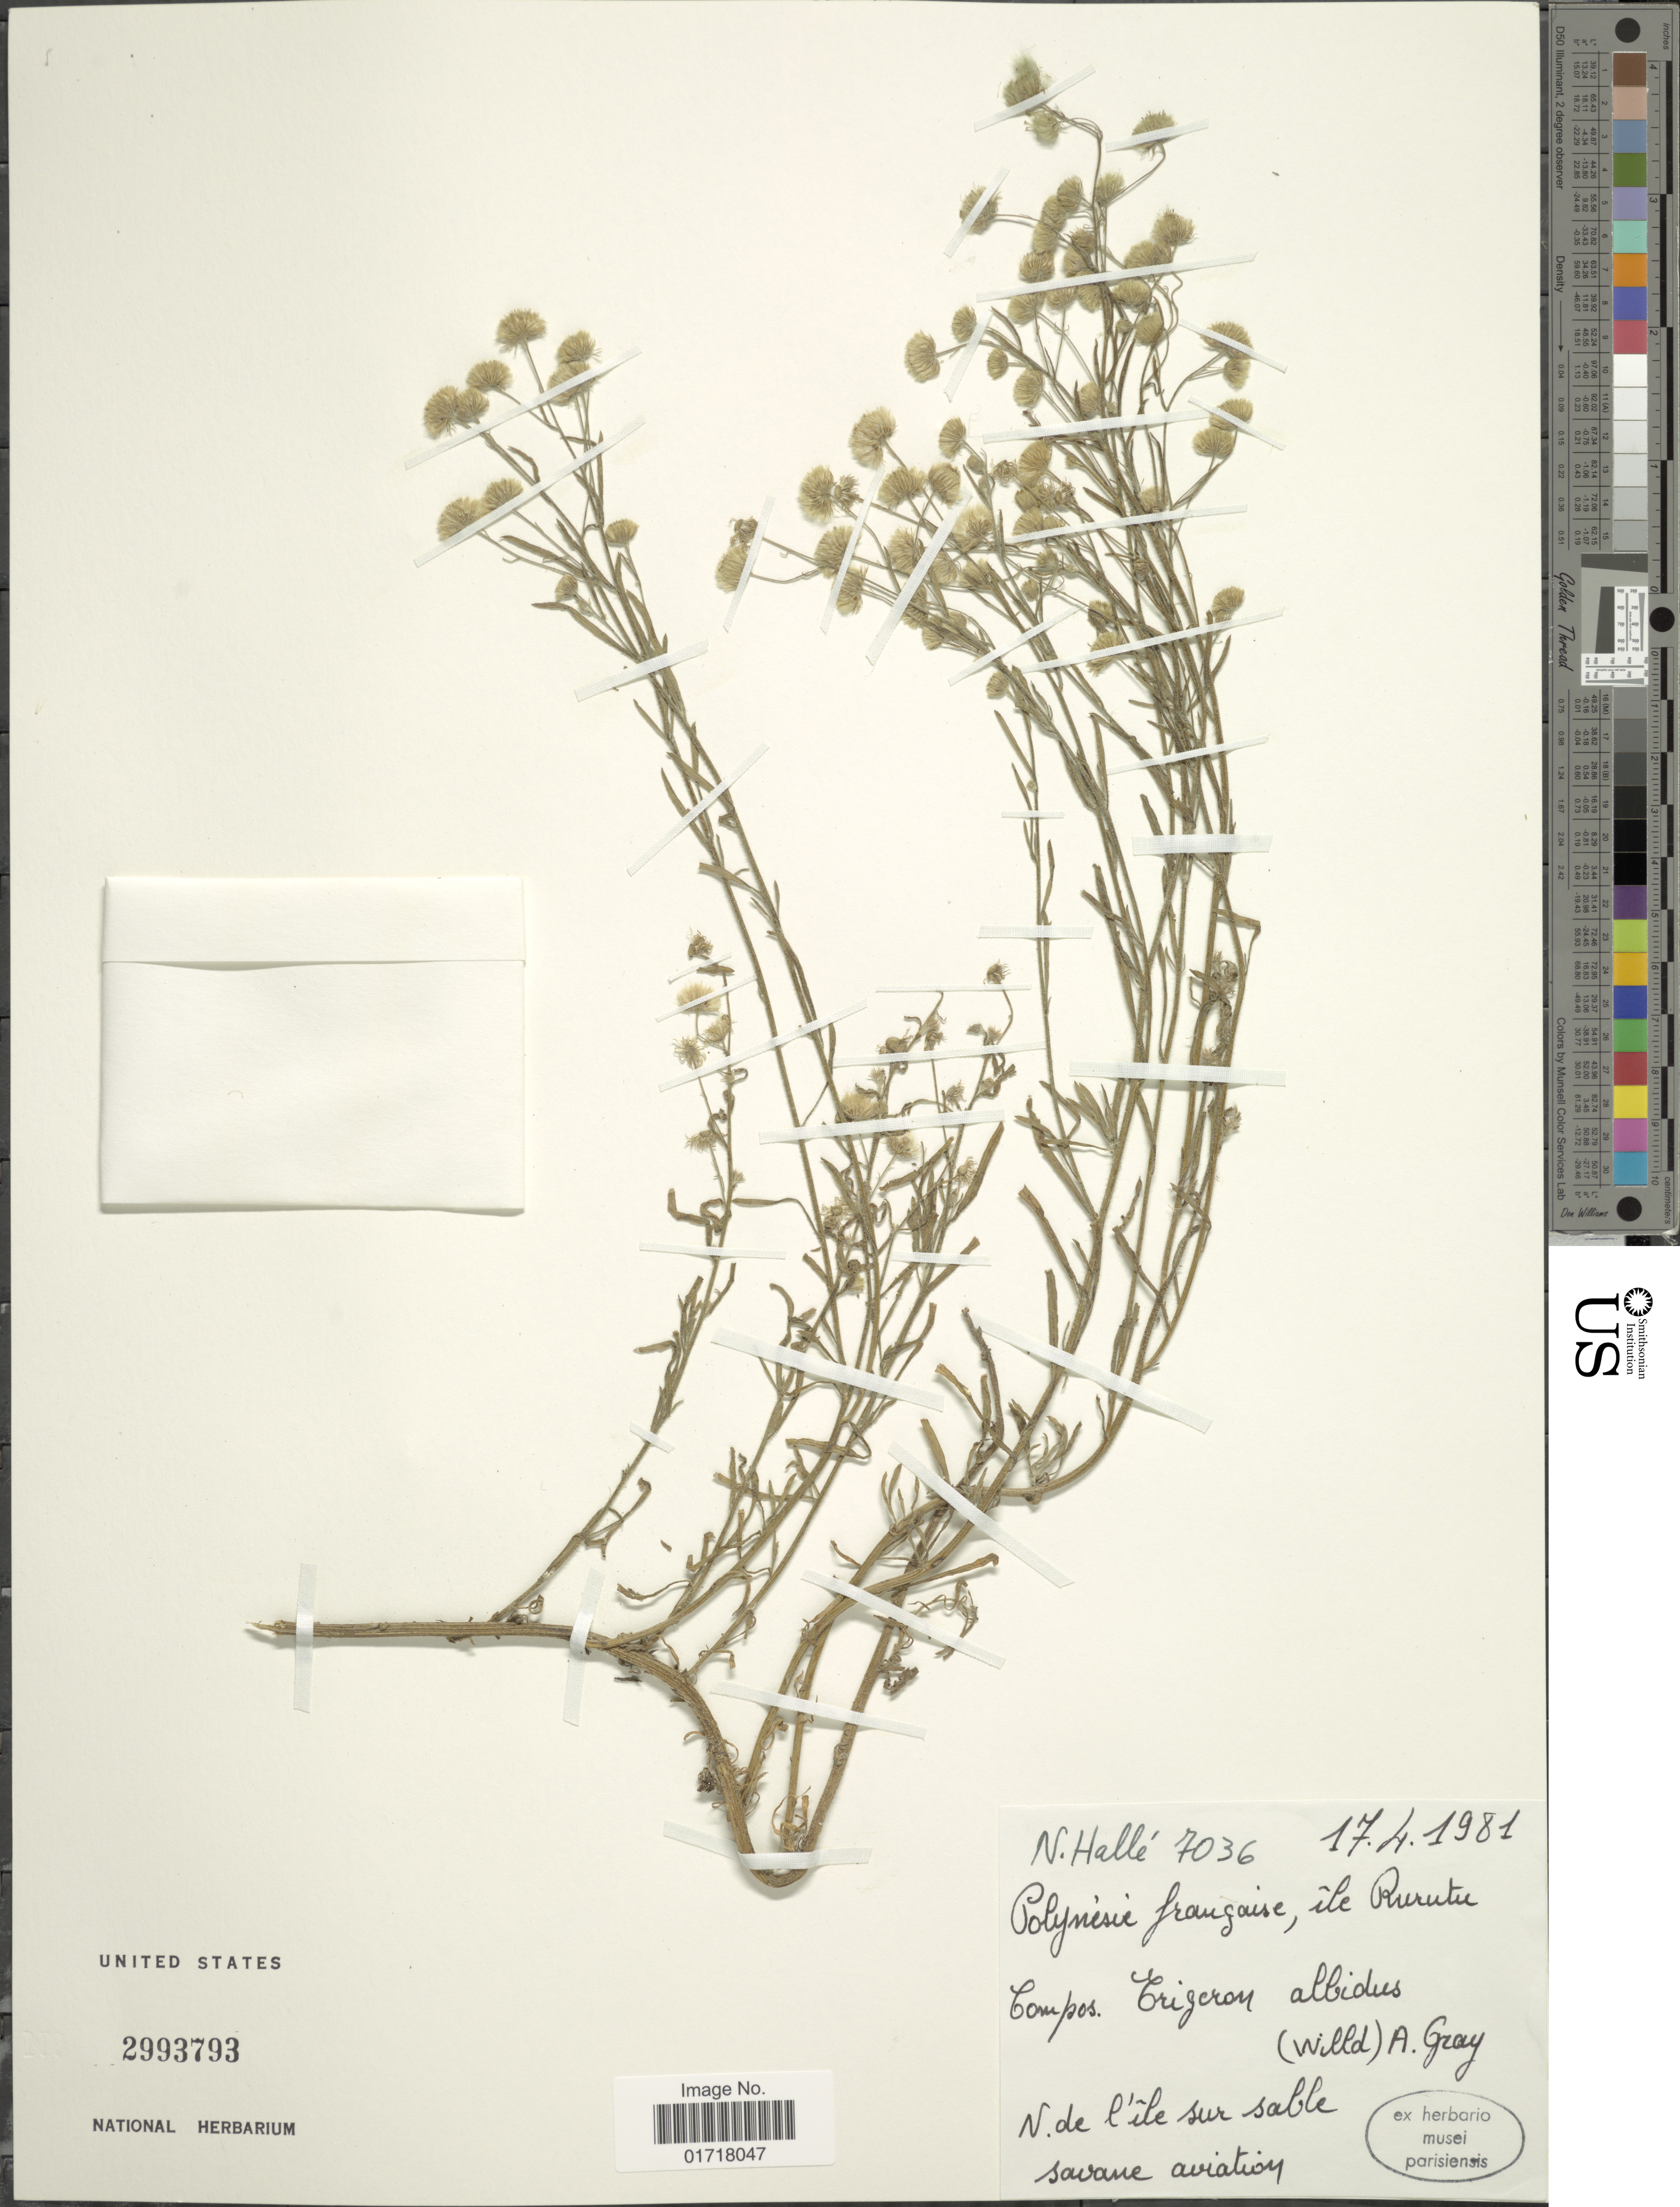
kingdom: Plantae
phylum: Tracheophyta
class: Magnoliopsida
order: Asterales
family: Asteraceae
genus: Erigeron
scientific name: Erigeron bonariensis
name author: L.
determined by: Wagner, W. L., (BOT), Smithsonian Institution - National Museum of Natural History (UNITED STATES)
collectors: N. Hallé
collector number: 7036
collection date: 1981-04-14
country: French Polynesia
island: Rurutu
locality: Ile Rurutu, N. de l' ile sur sable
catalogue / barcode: US 2993793